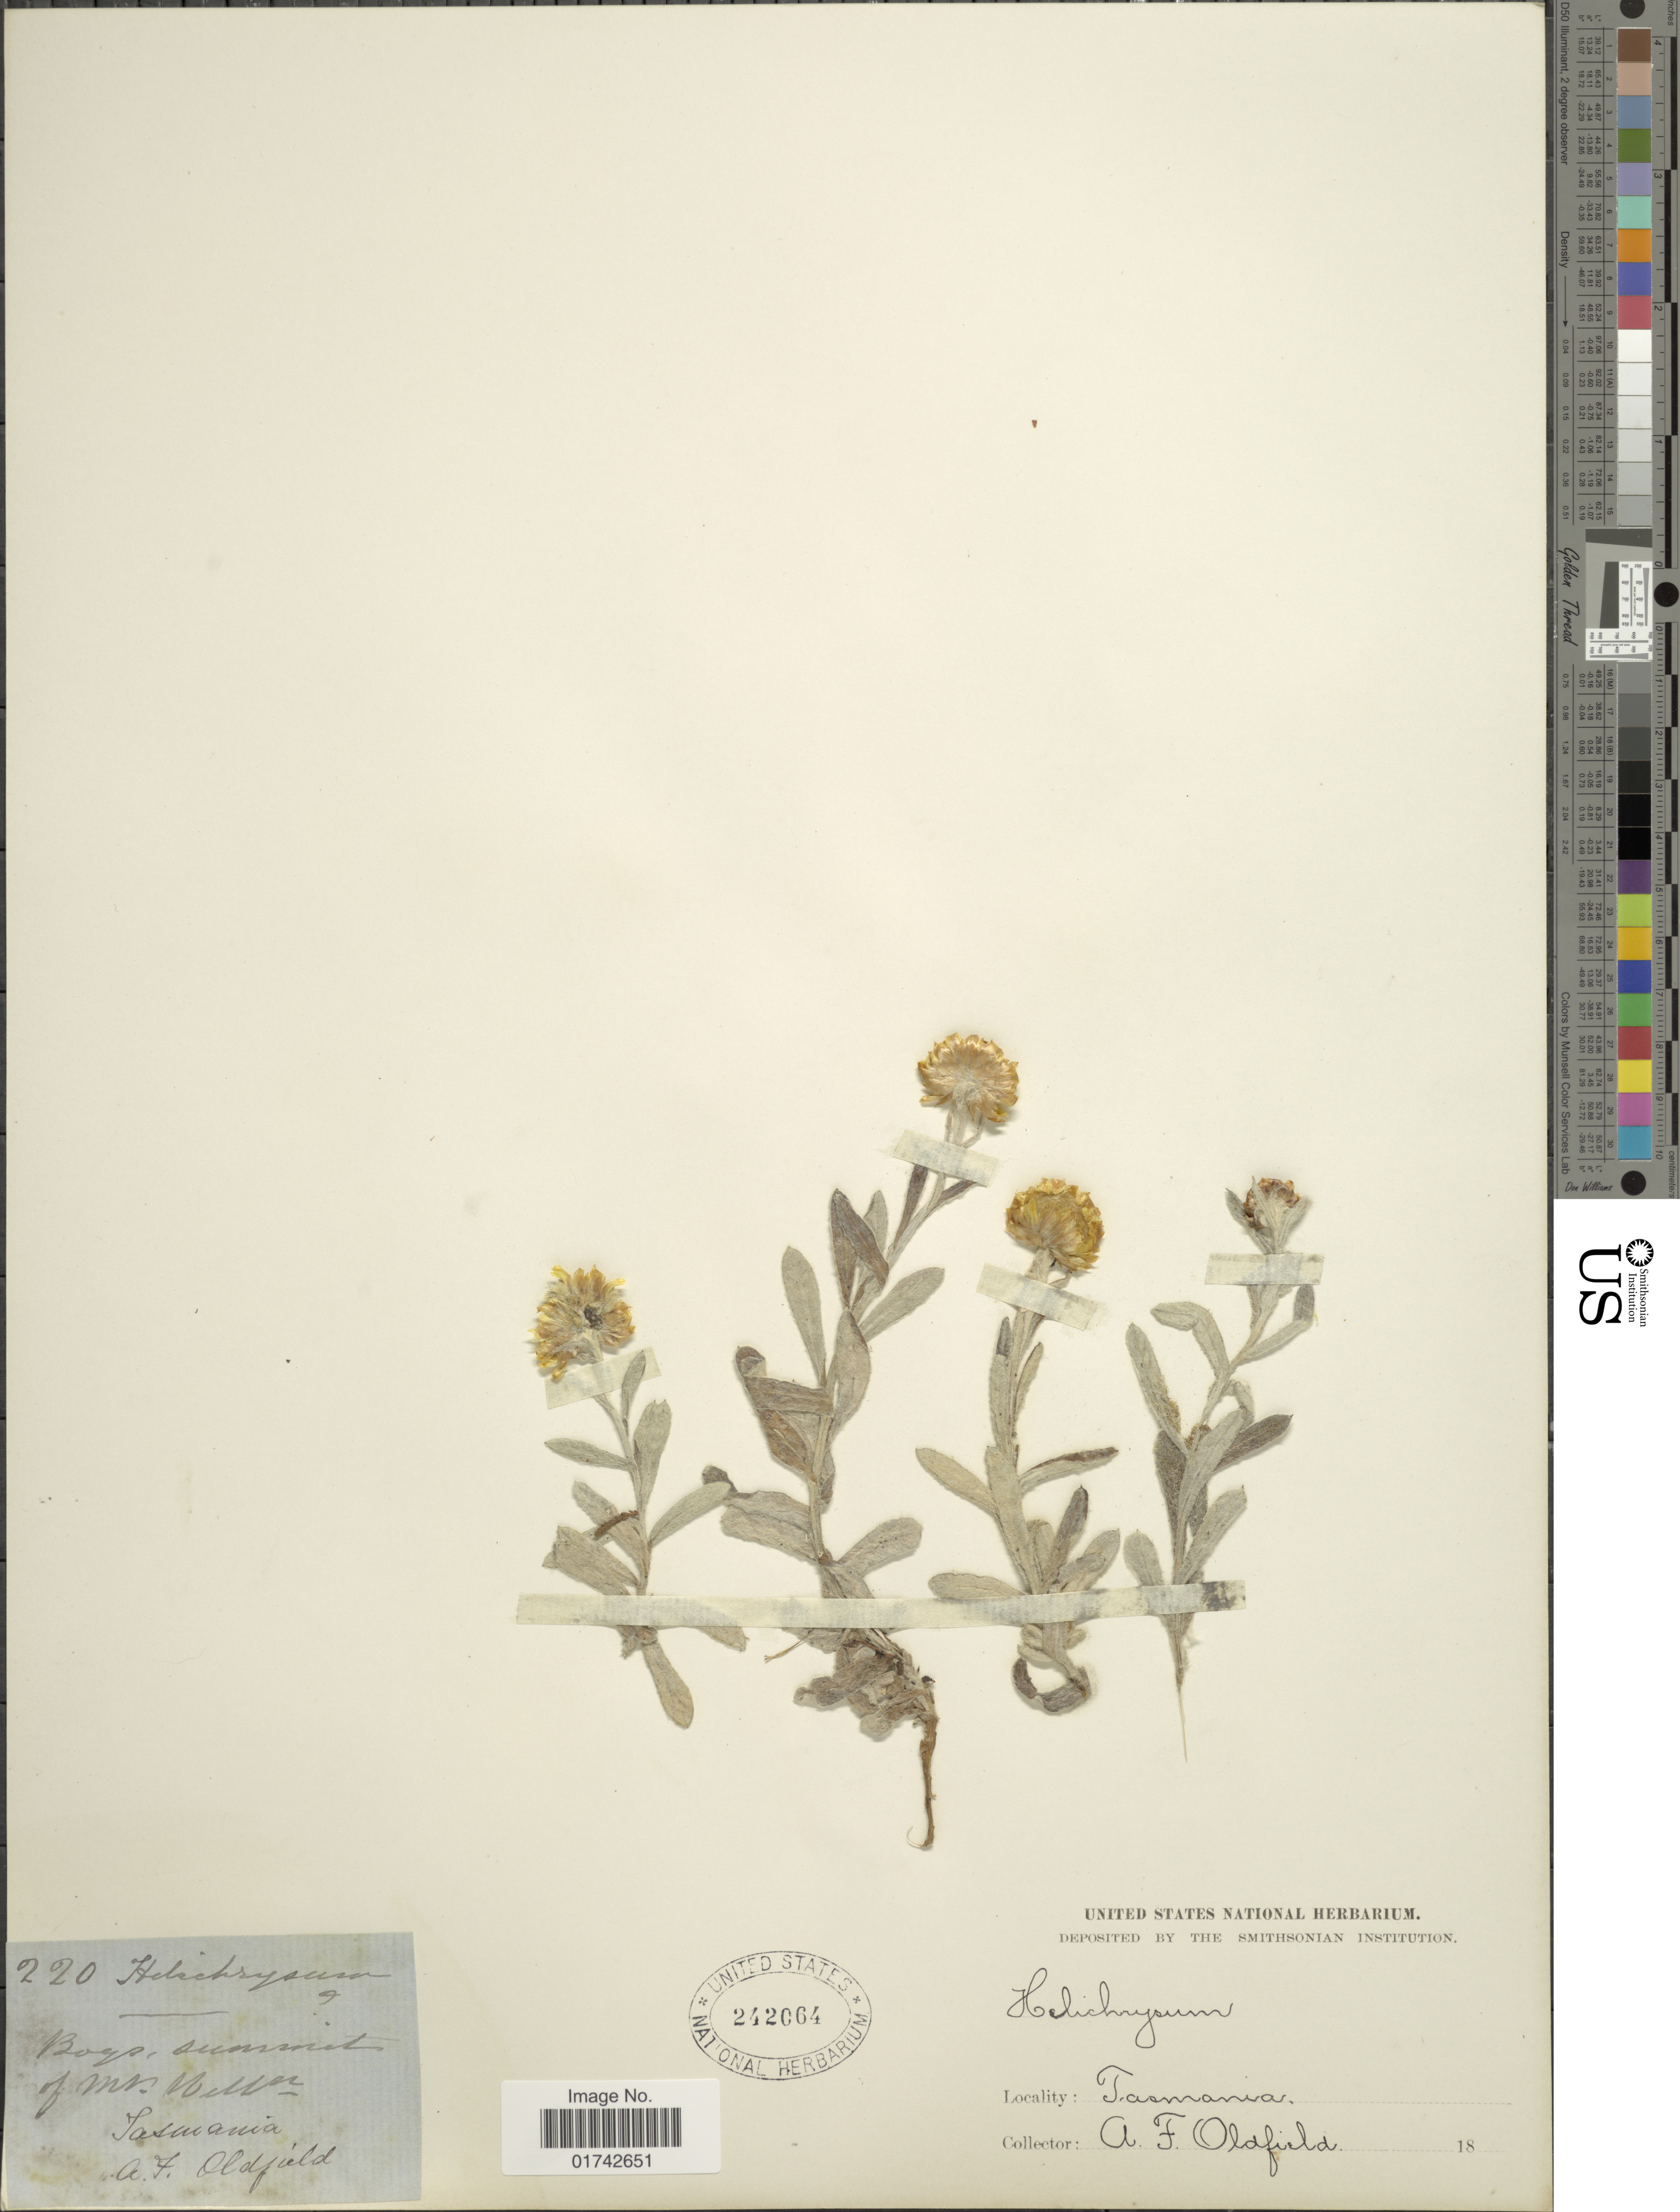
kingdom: Plantae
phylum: Tracheophyta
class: Magnoliopsida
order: Asterales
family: Asteraceae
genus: Helichrysum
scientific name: Helichrysum sp.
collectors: A. Oldfield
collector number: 220*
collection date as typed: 18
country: Australia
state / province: Tasmania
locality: Bogs summit of MTs. Mellon, Tasmania.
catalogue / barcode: US 242064